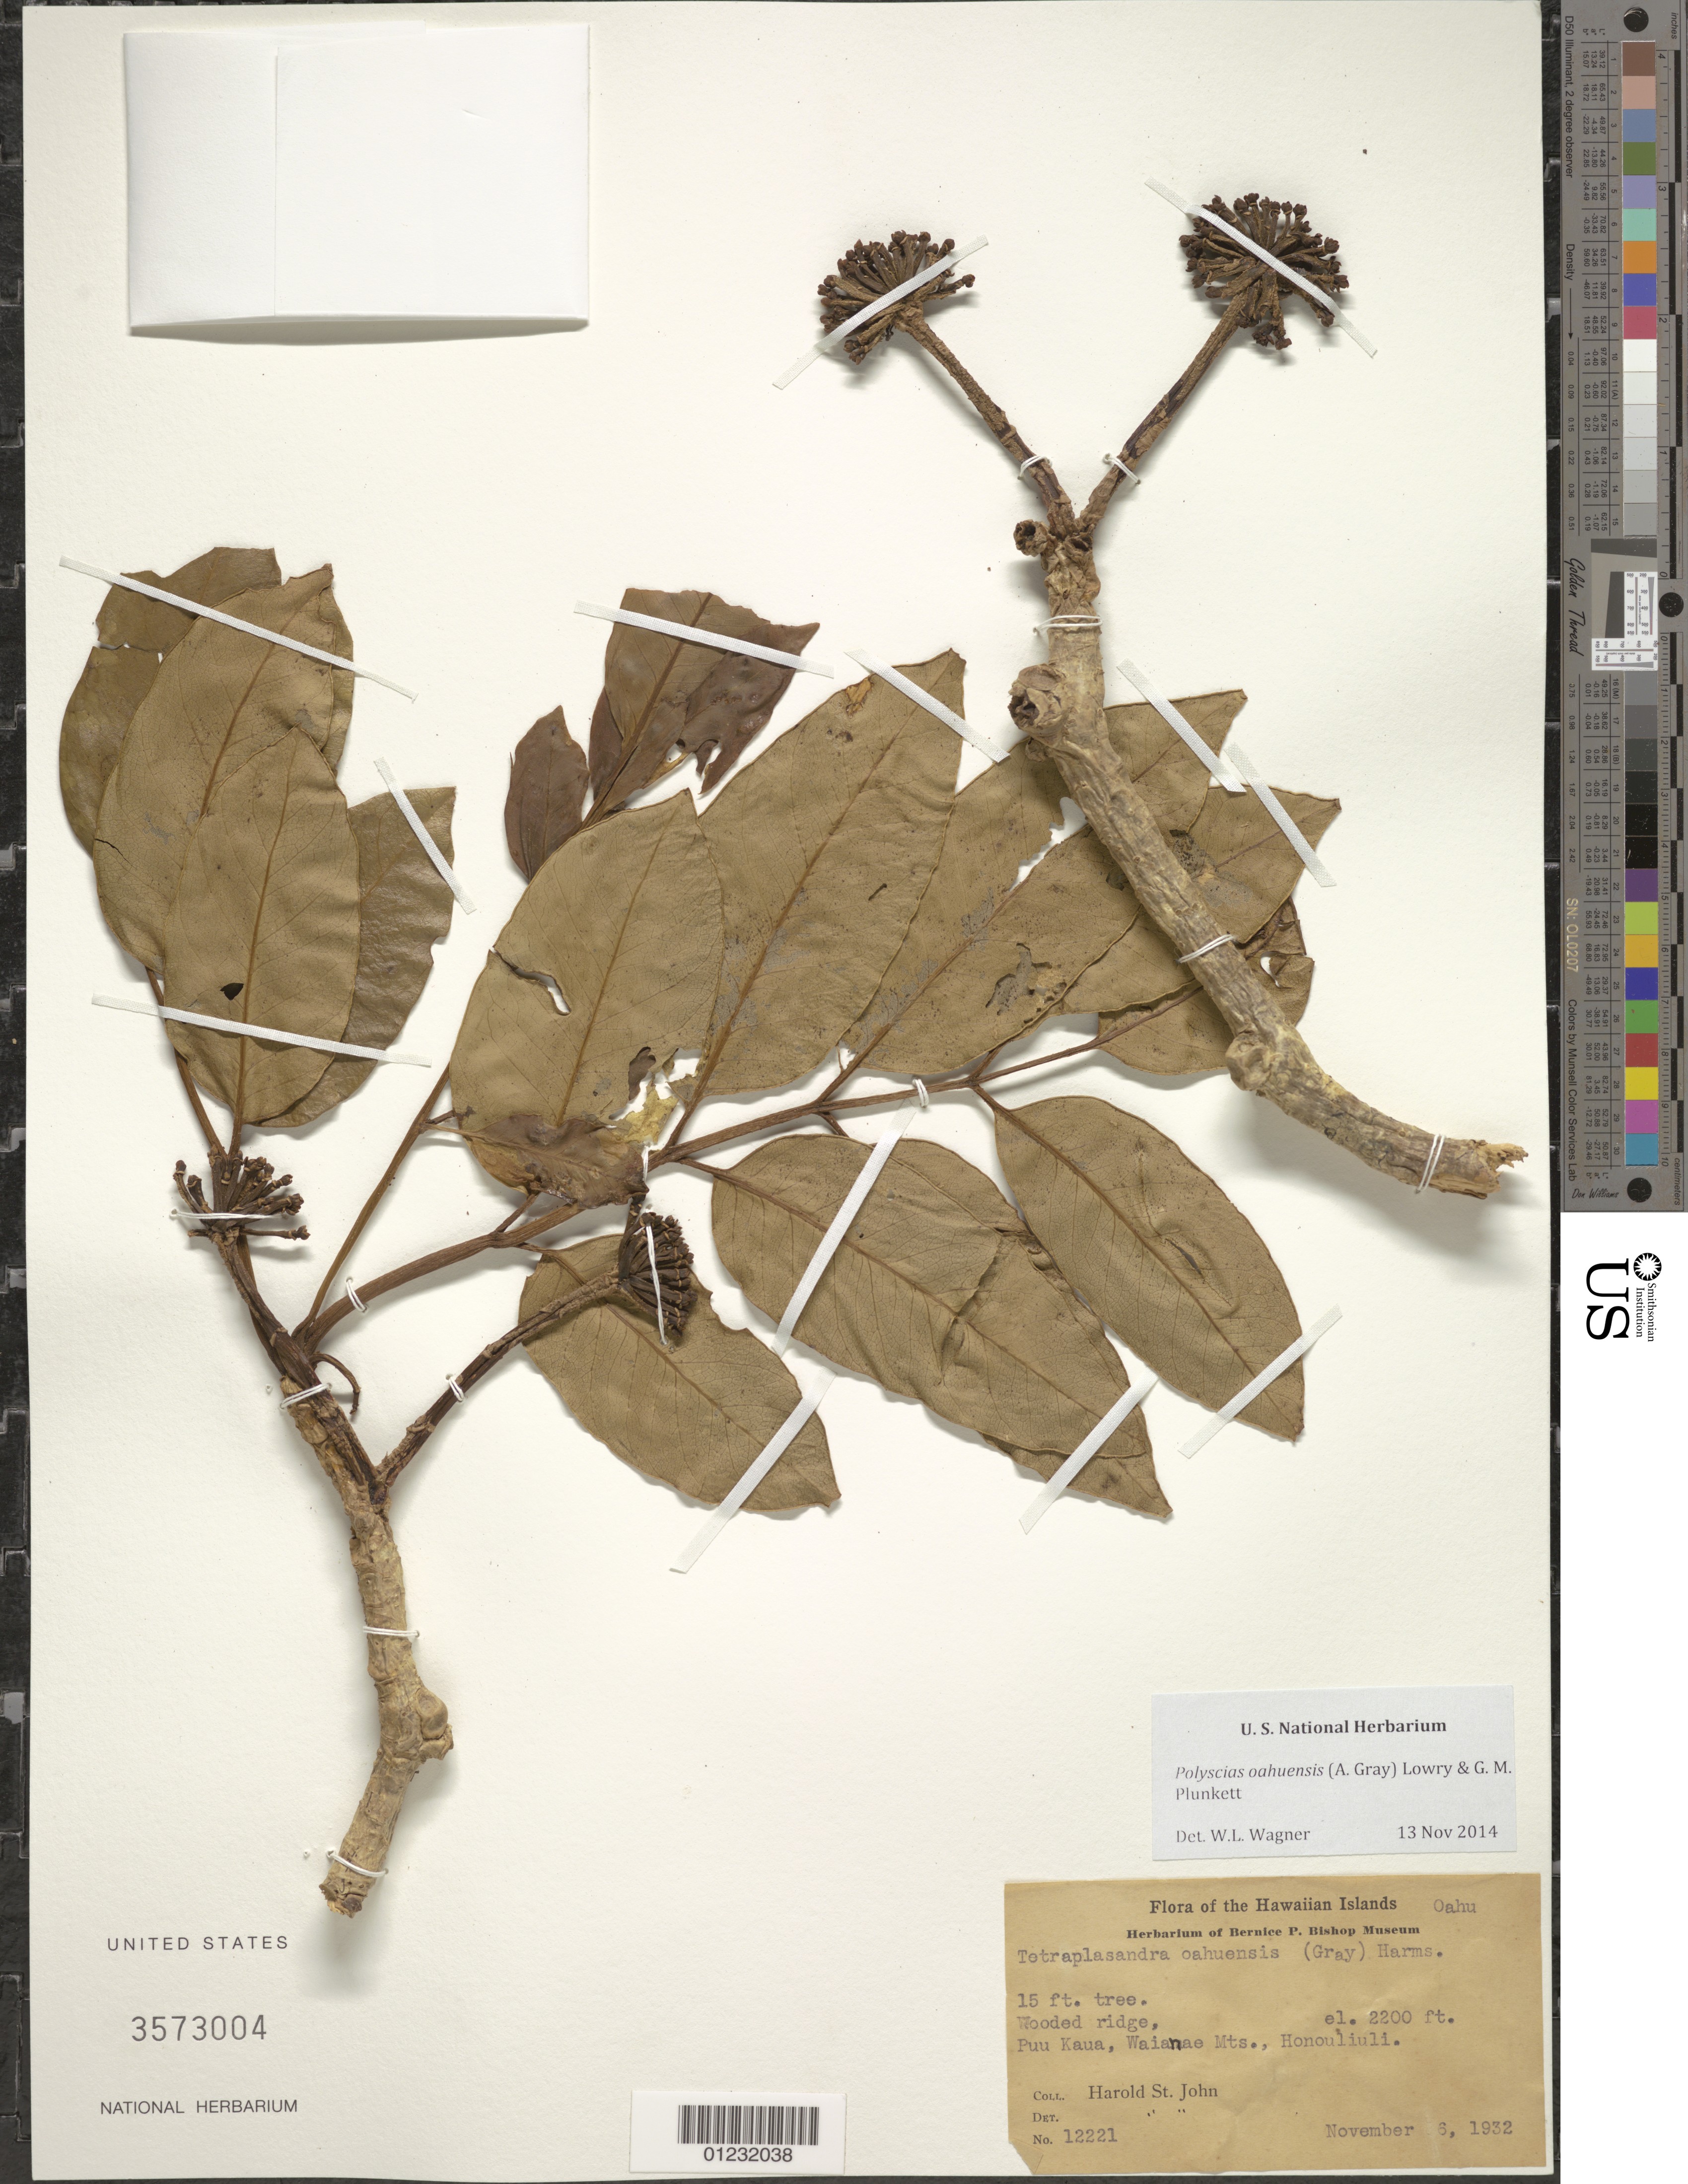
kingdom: Plantae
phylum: Tracheophyta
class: Magnoliopsida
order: Apiales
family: Araliaceae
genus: Polyscias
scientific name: Polyscias oahuensis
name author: (A. Gray) Lowry & G. M. Plunkett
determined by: Wagner, W. L., (BOT), Smithsonian Institution - National Museum of Natural History (UNITED STATES)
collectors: H. St. John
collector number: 12221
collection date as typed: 6 Nov 1932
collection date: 1932-11-06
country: United States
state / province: Hawaii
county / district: Honolulu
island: Oahu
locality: Puu Kaua, Waianae Mts, Honouliuli.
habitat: Wodded ridge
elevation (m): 671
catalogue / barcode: US 3573004